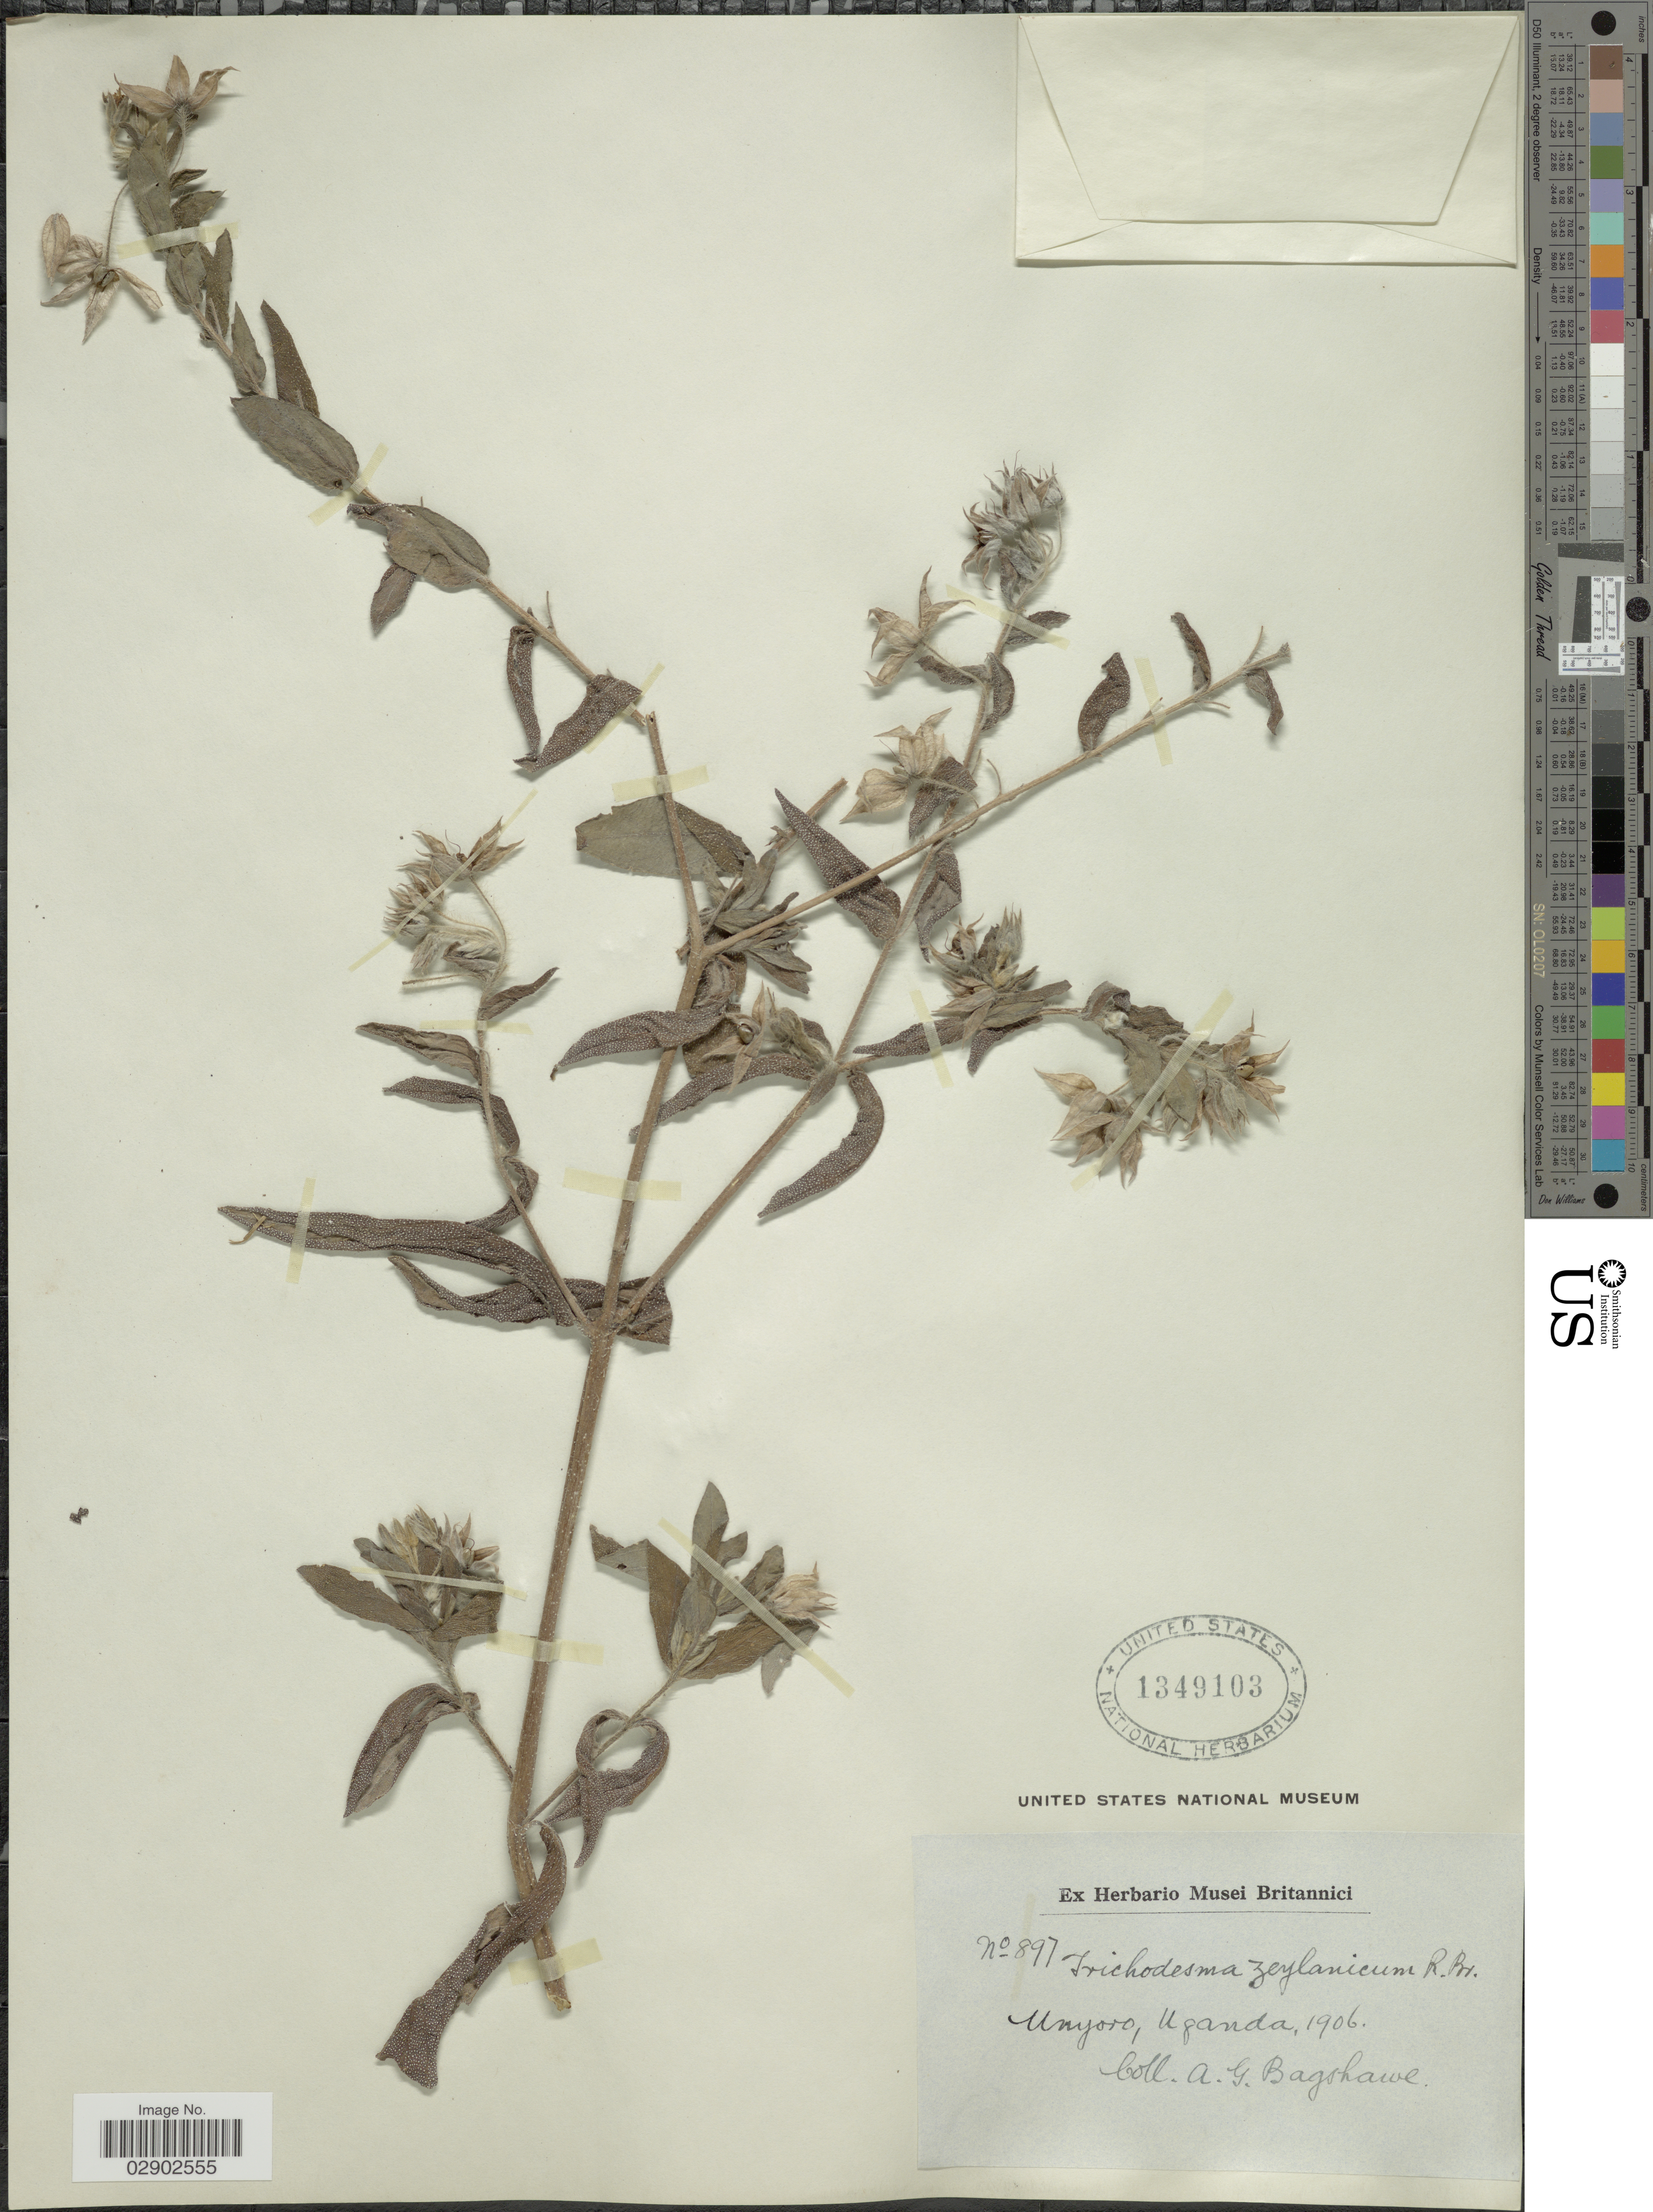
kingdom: Plantae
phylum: Tracheophyta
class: Magnoliopsida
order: Boraginales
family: Boraginaceae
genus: Trichodesma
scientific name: Trichodesma zeylanicum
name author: (Burm. f.) R. Br.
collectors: A. Bagshawe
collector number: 897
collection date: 1906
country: Uganda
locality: Unyoro.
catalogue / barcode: US 1349103